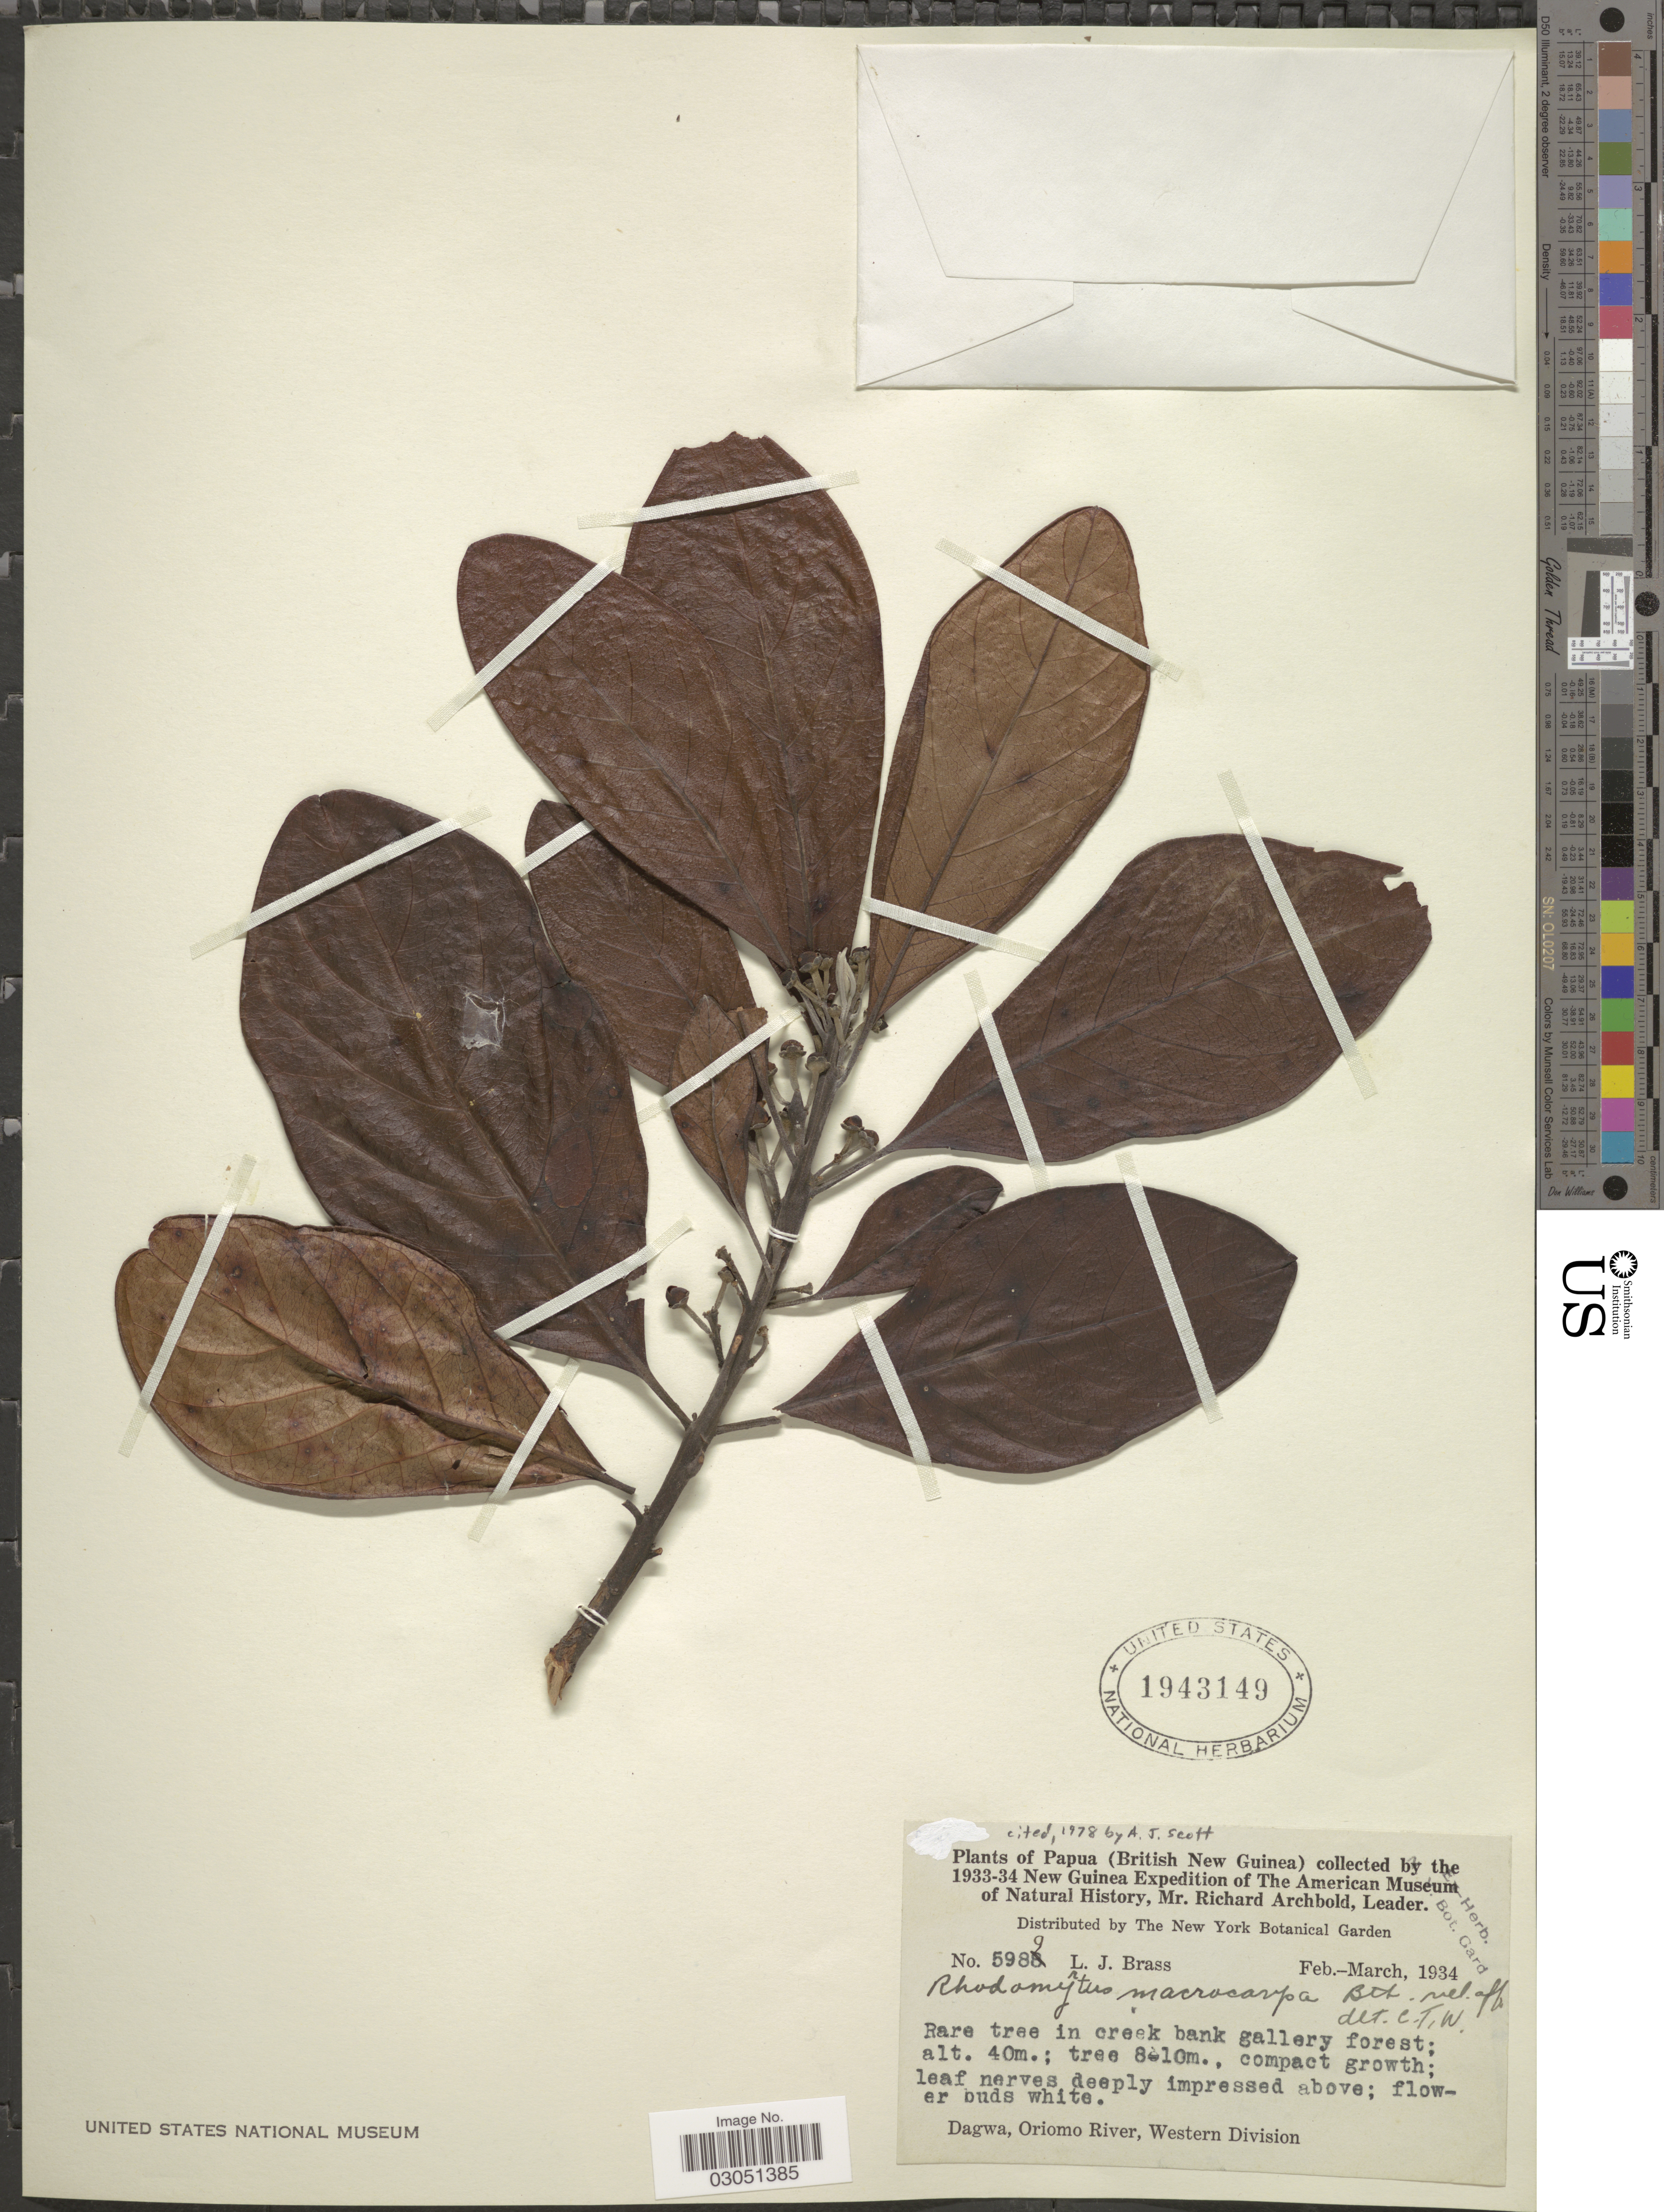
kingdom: Plantae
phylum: Tracheophyta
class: Magnoliopsida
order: Myrtales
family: Myrtaceae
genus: Rhodomyrtus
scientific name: Rhodomyrtus macrocarpa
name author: Benth.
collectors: L. J. Brass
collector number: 5989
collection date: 1934-02/1934-03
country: Papua New Guinea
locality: Papua (British New Guinea), Dagwa, Oriomo River, Western Division.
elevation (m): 40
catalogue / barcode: US 1943149